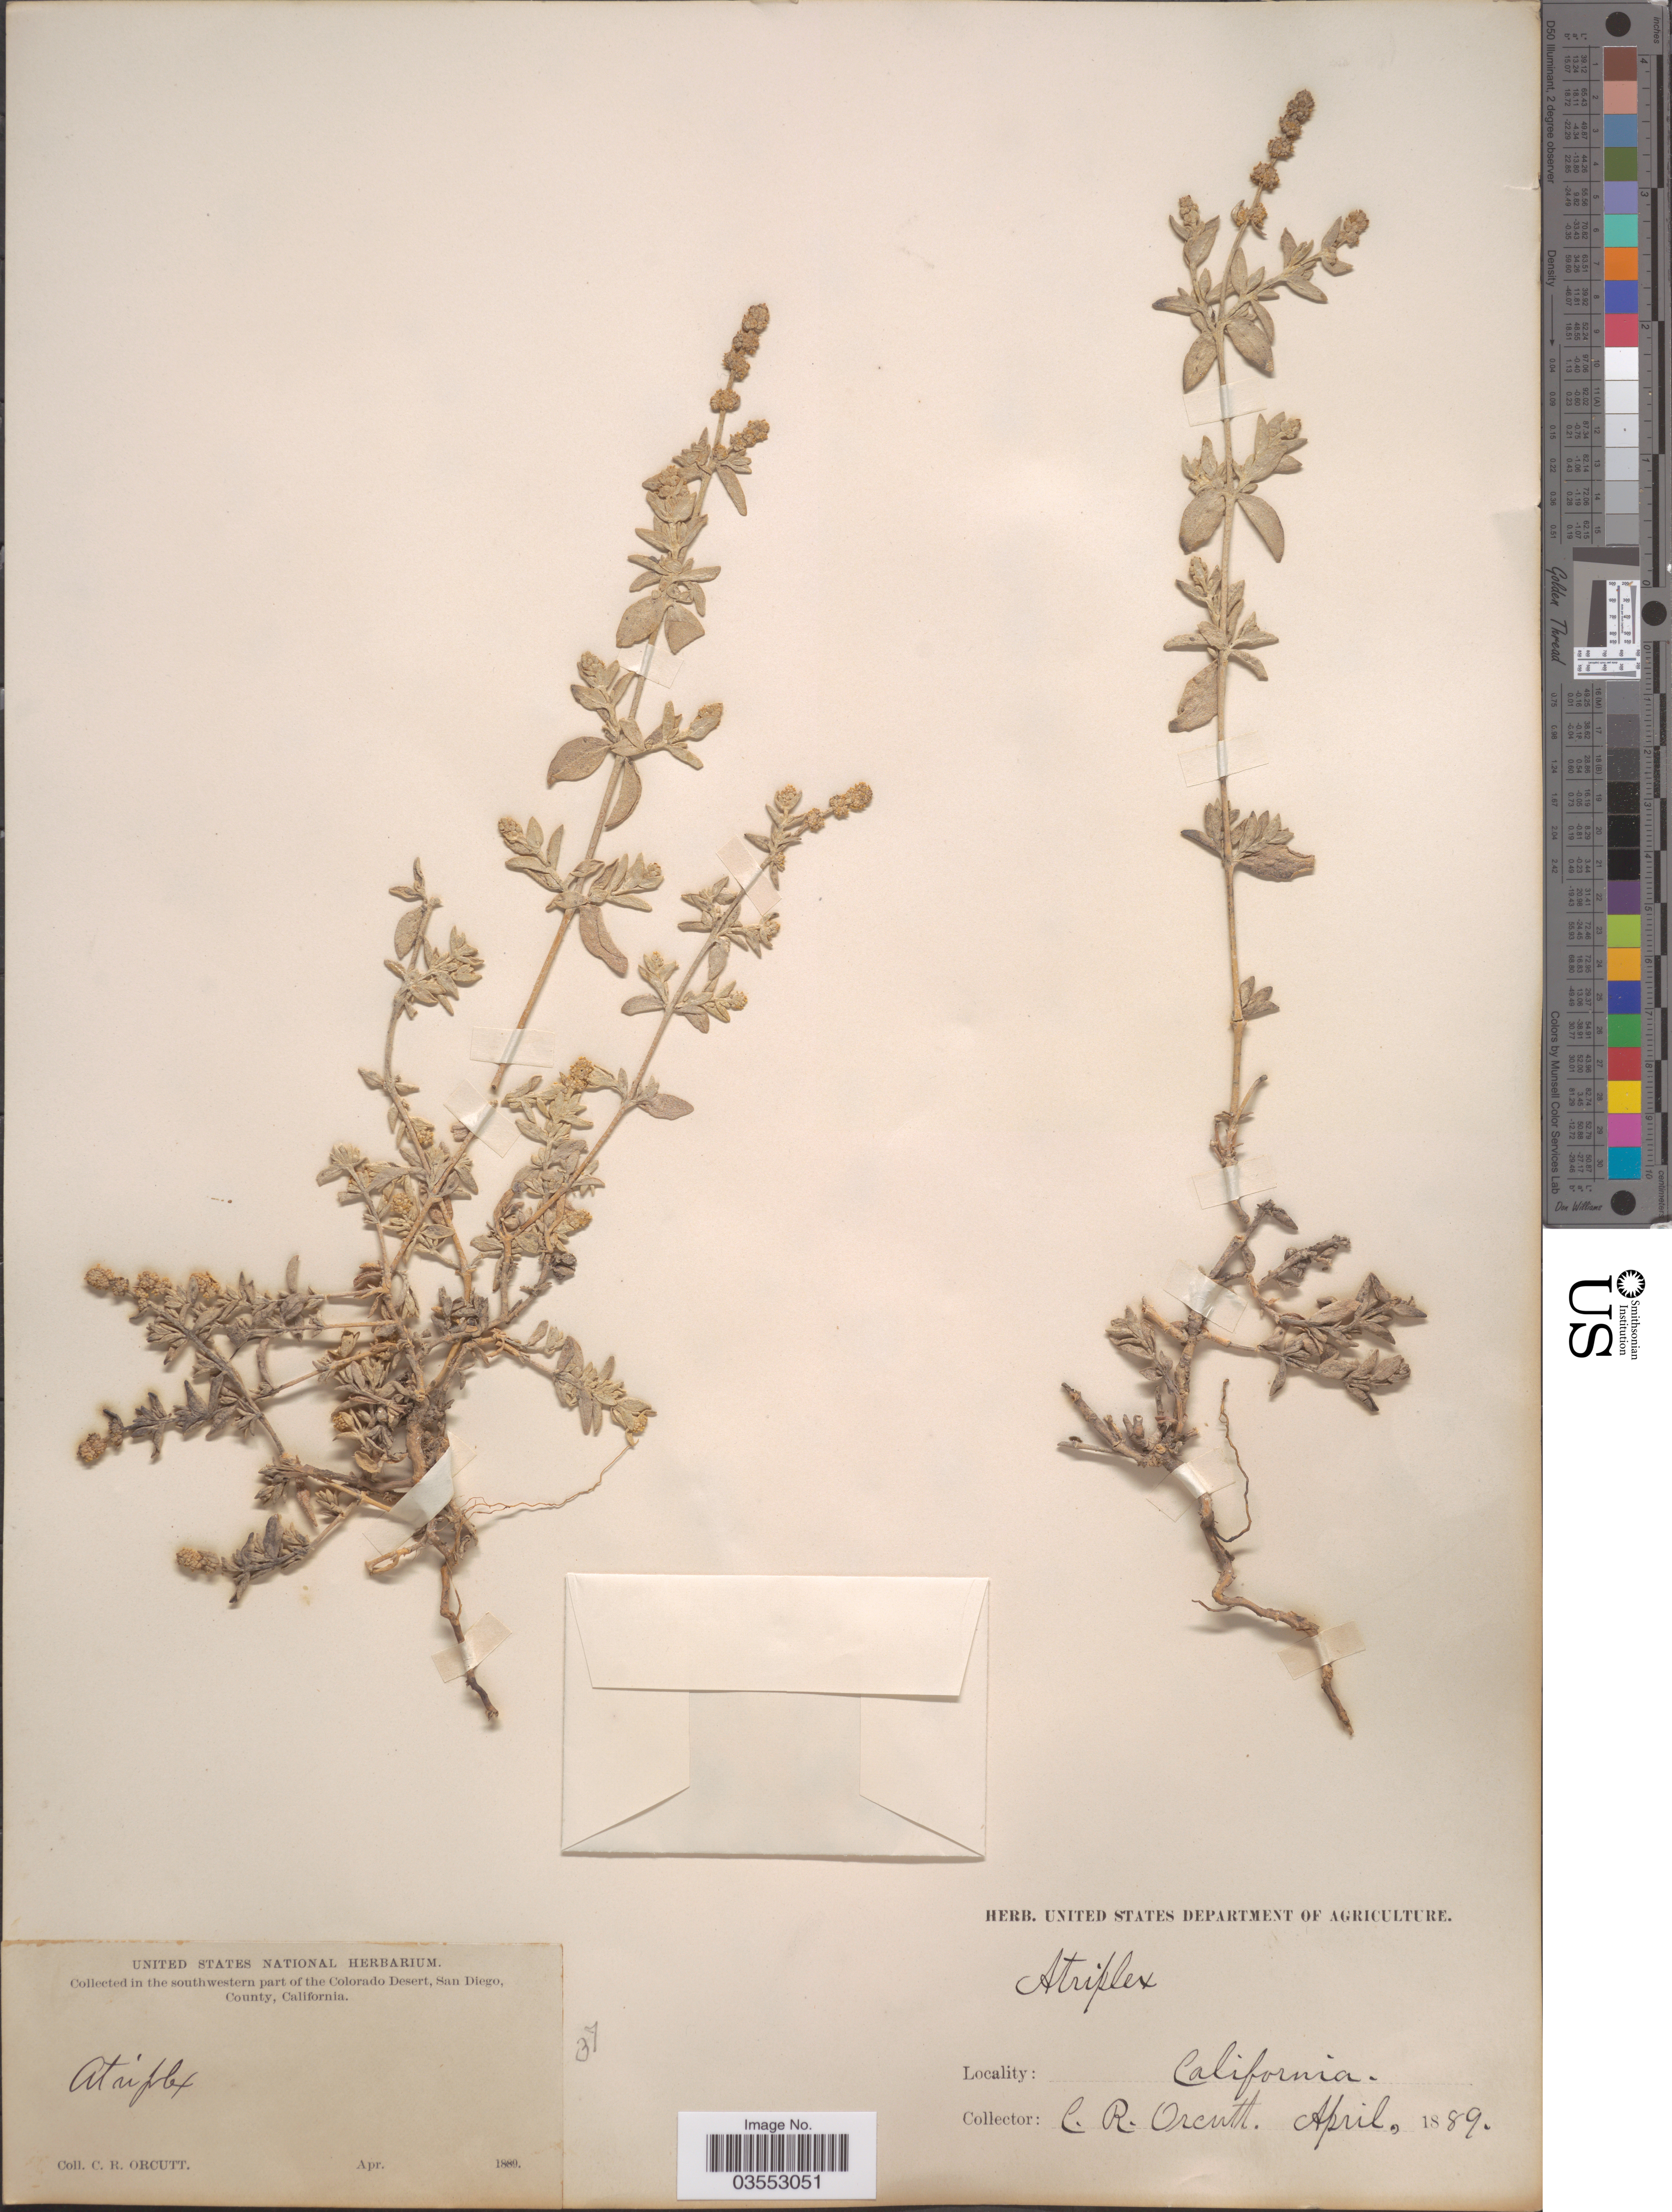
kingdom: Plantae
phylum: Tracheophyta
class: Magnoliopsida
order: Caryophyllales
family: Amaranthaceae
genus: Atriplex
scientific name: Atriplex watsonii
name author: A. Nelson ex Abrams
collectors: C. R. Orcutt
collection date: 1889-04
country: United States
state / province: California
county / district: San Diego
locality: Southwestern part of the Colorado Desert, San Diego, County.